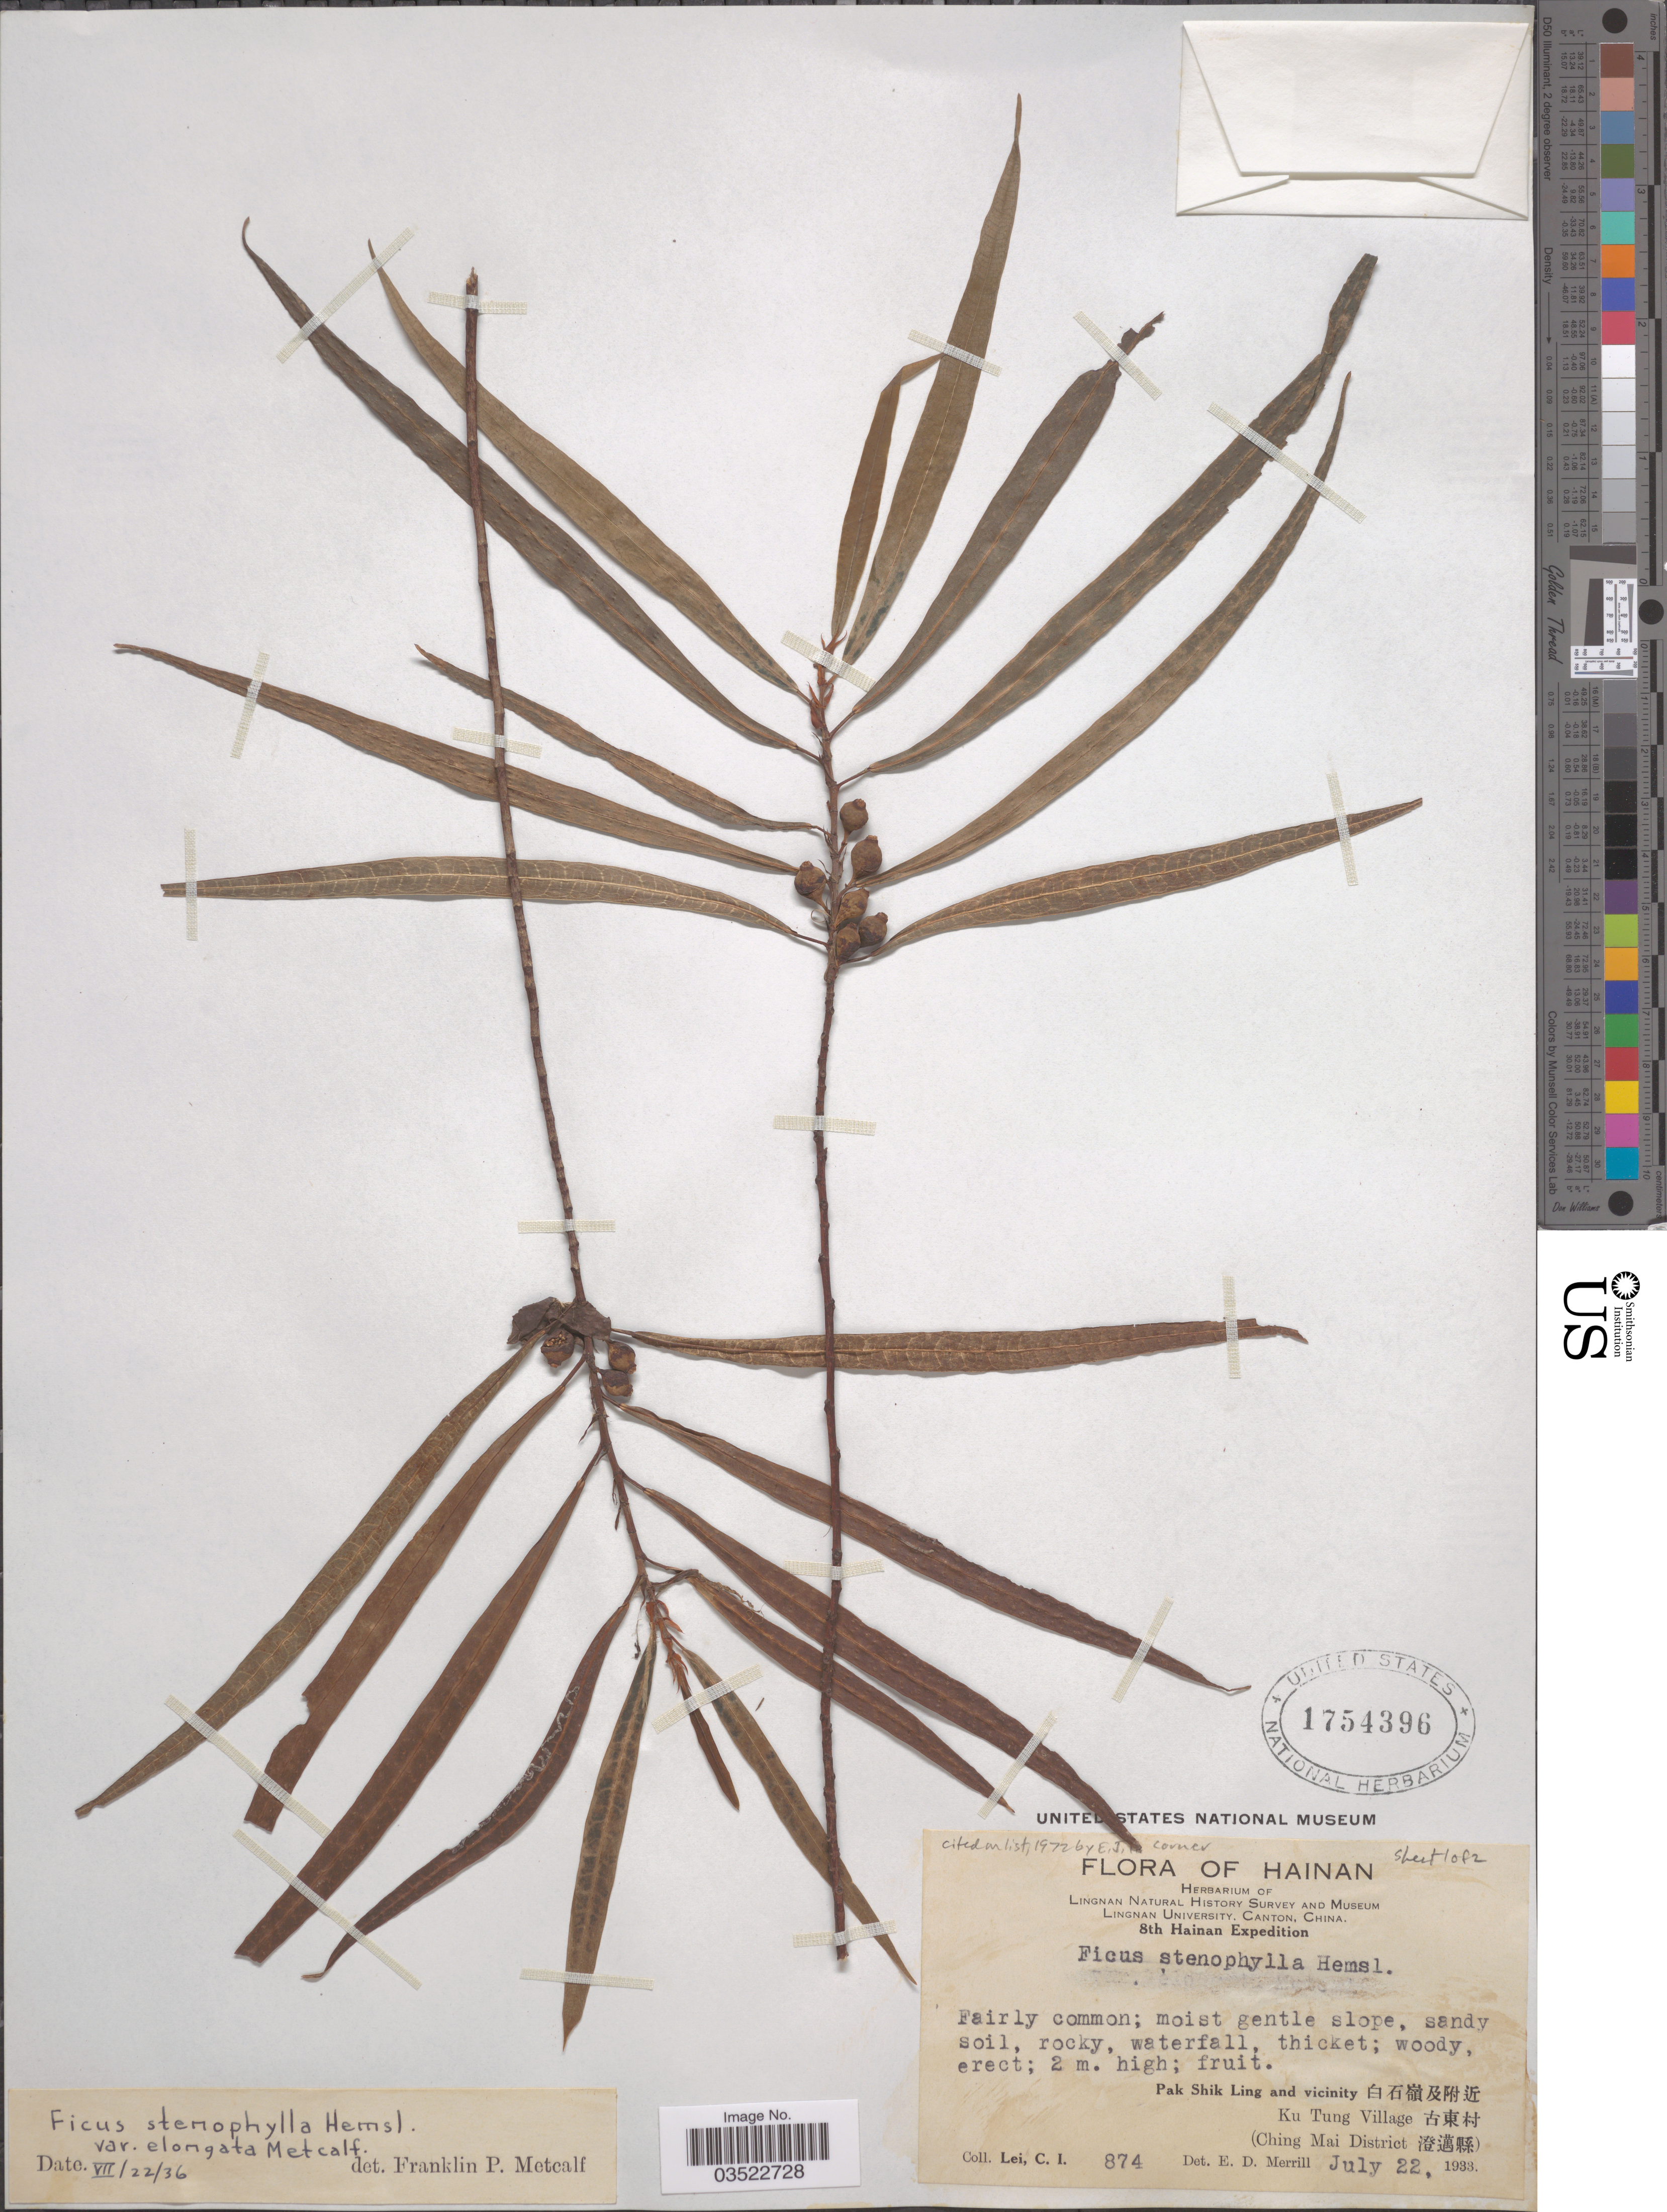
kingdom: Plantae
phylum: Tracheophyta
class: Magnoliopsida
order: Rosales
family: Moraceae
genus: Ficus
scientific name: Ficus stenophylla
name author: Hemsl.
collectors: C. I. Lei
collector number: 874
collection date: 1933-07-22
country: China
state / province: Hainan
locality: Lingnan Natural History Survey. 8th Hainan Expedition. Pak Shik Ling and vicinity X. Ku Tung Village X. (Ching Mai District, X).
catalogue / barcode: US 1754396